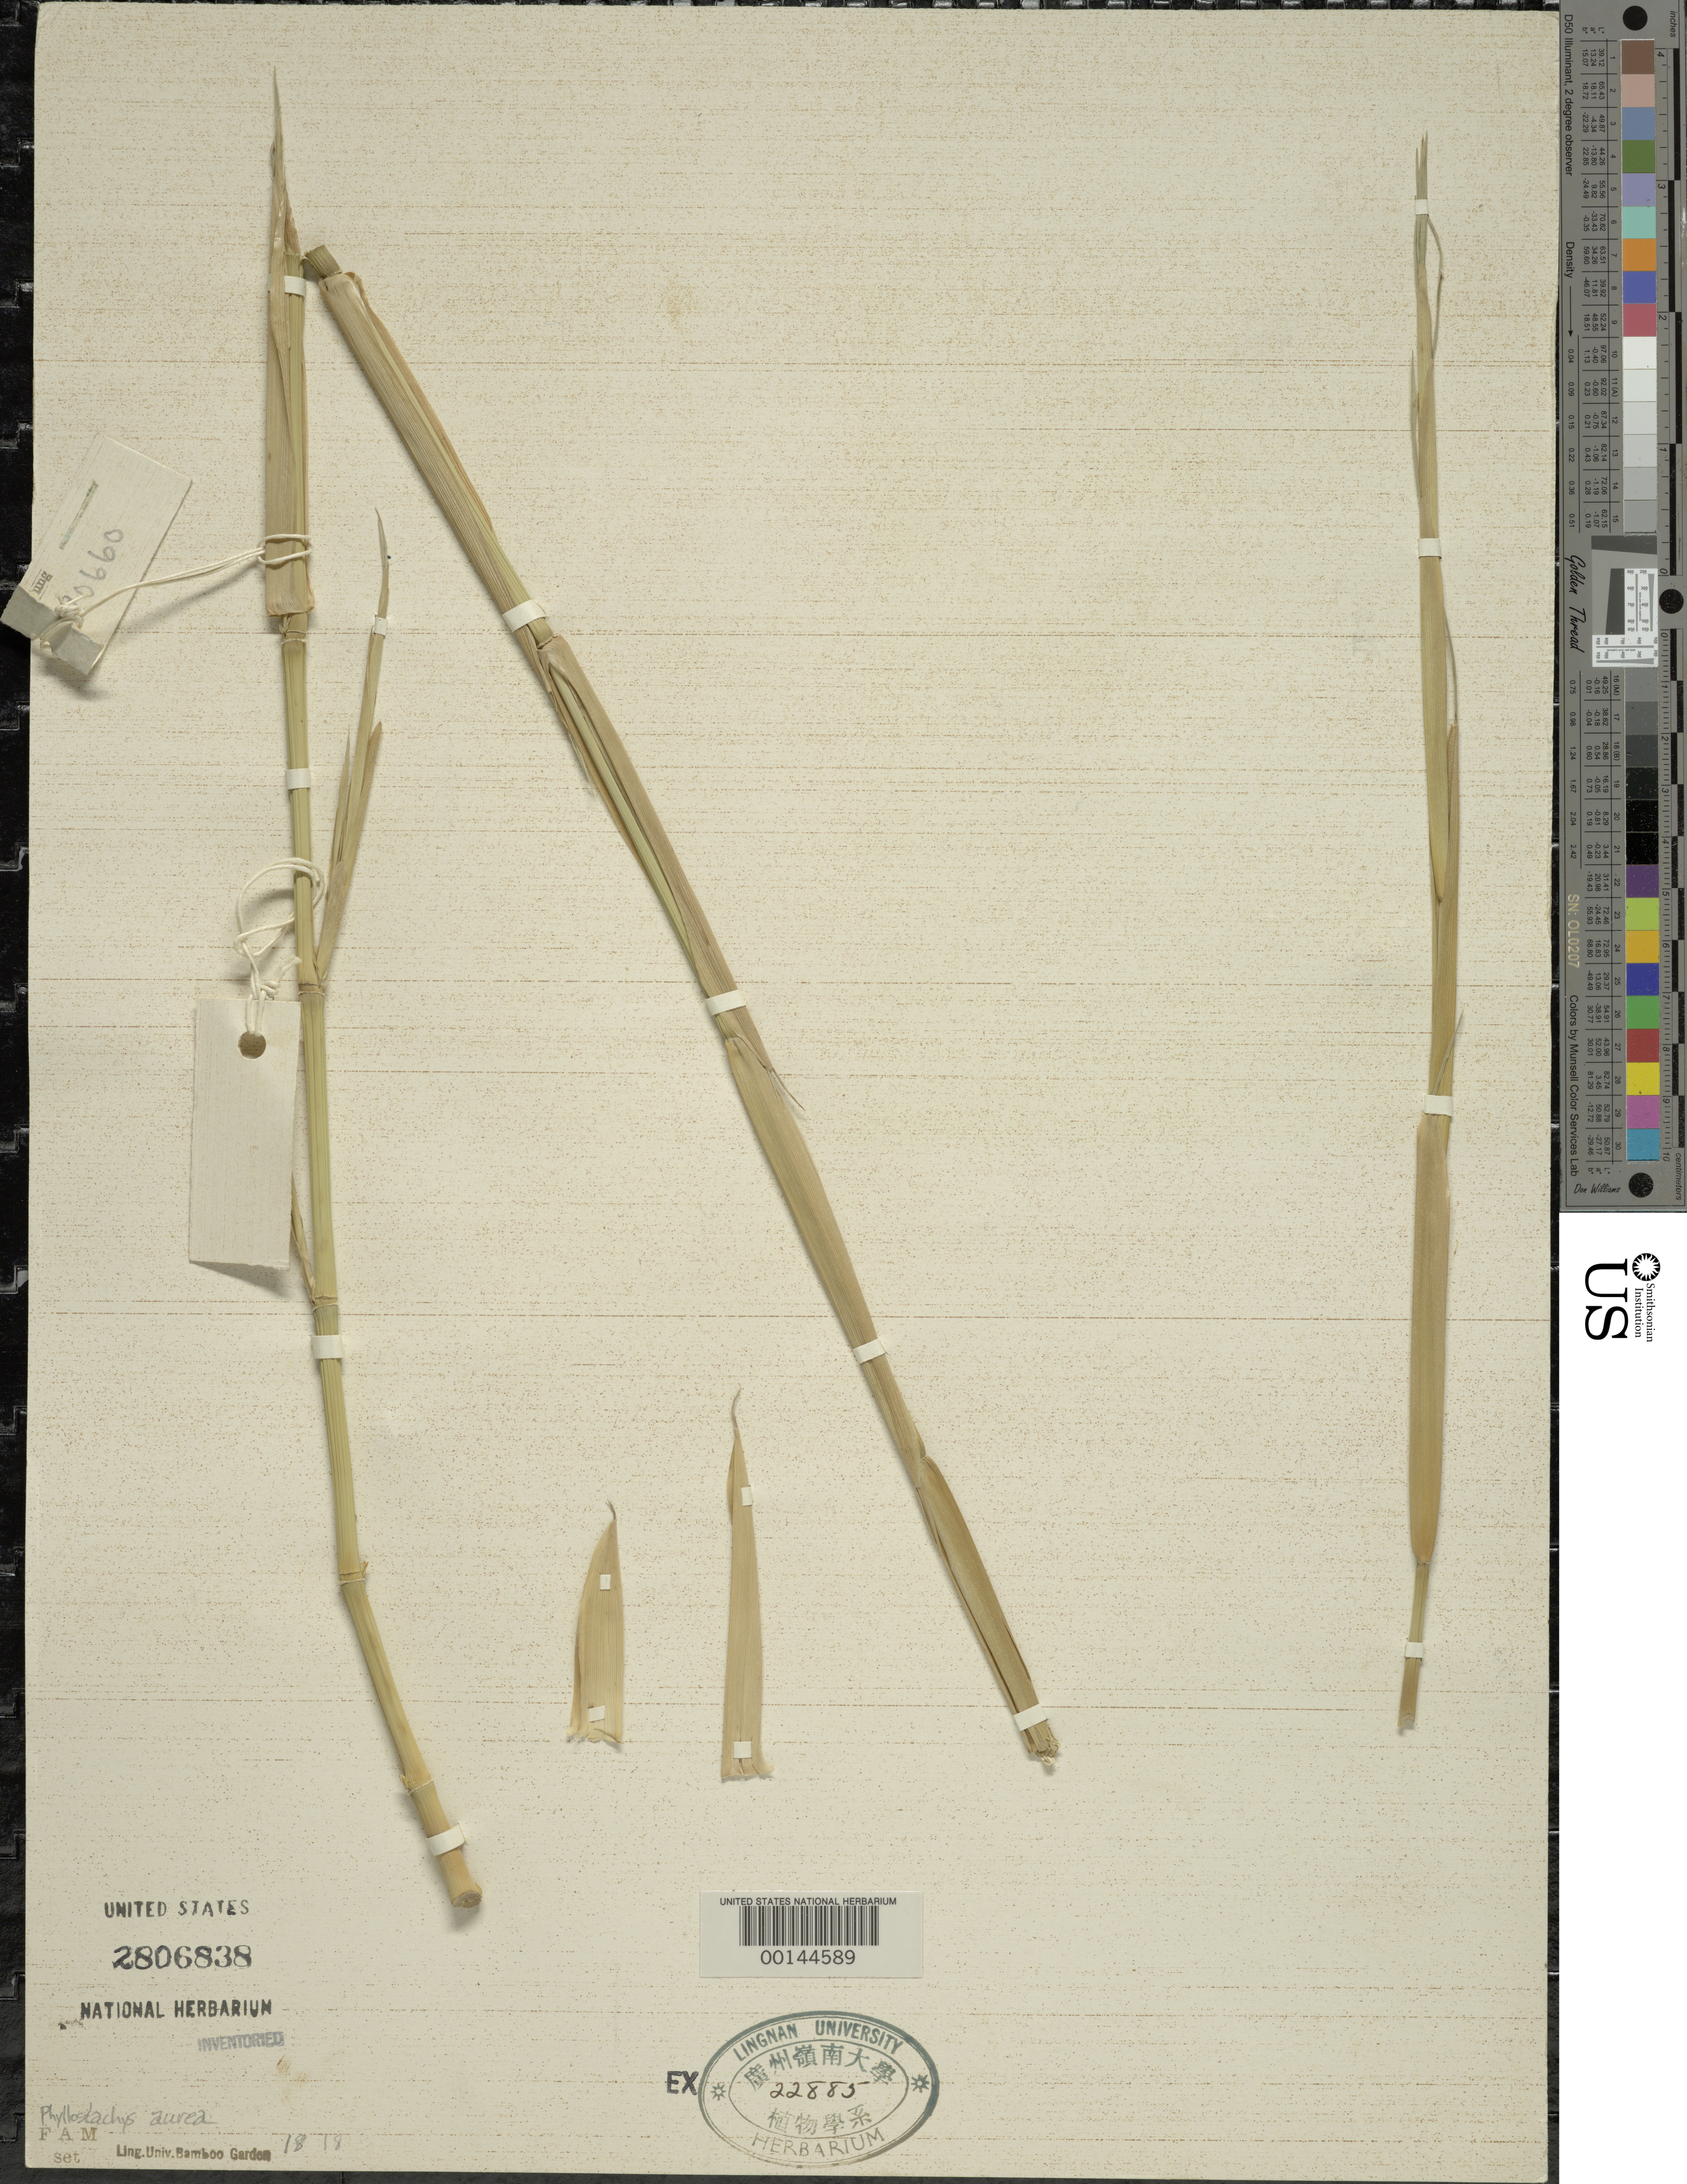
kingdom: Plantae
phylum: Tracheophyta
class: Liliopsida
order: Poales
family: Poaceae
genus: Phyllostachys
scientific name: Phyllostachys aurea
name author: Rivière & C. Rivière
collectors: H. L. Fung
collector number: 20660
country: China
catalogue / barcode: US 2806838